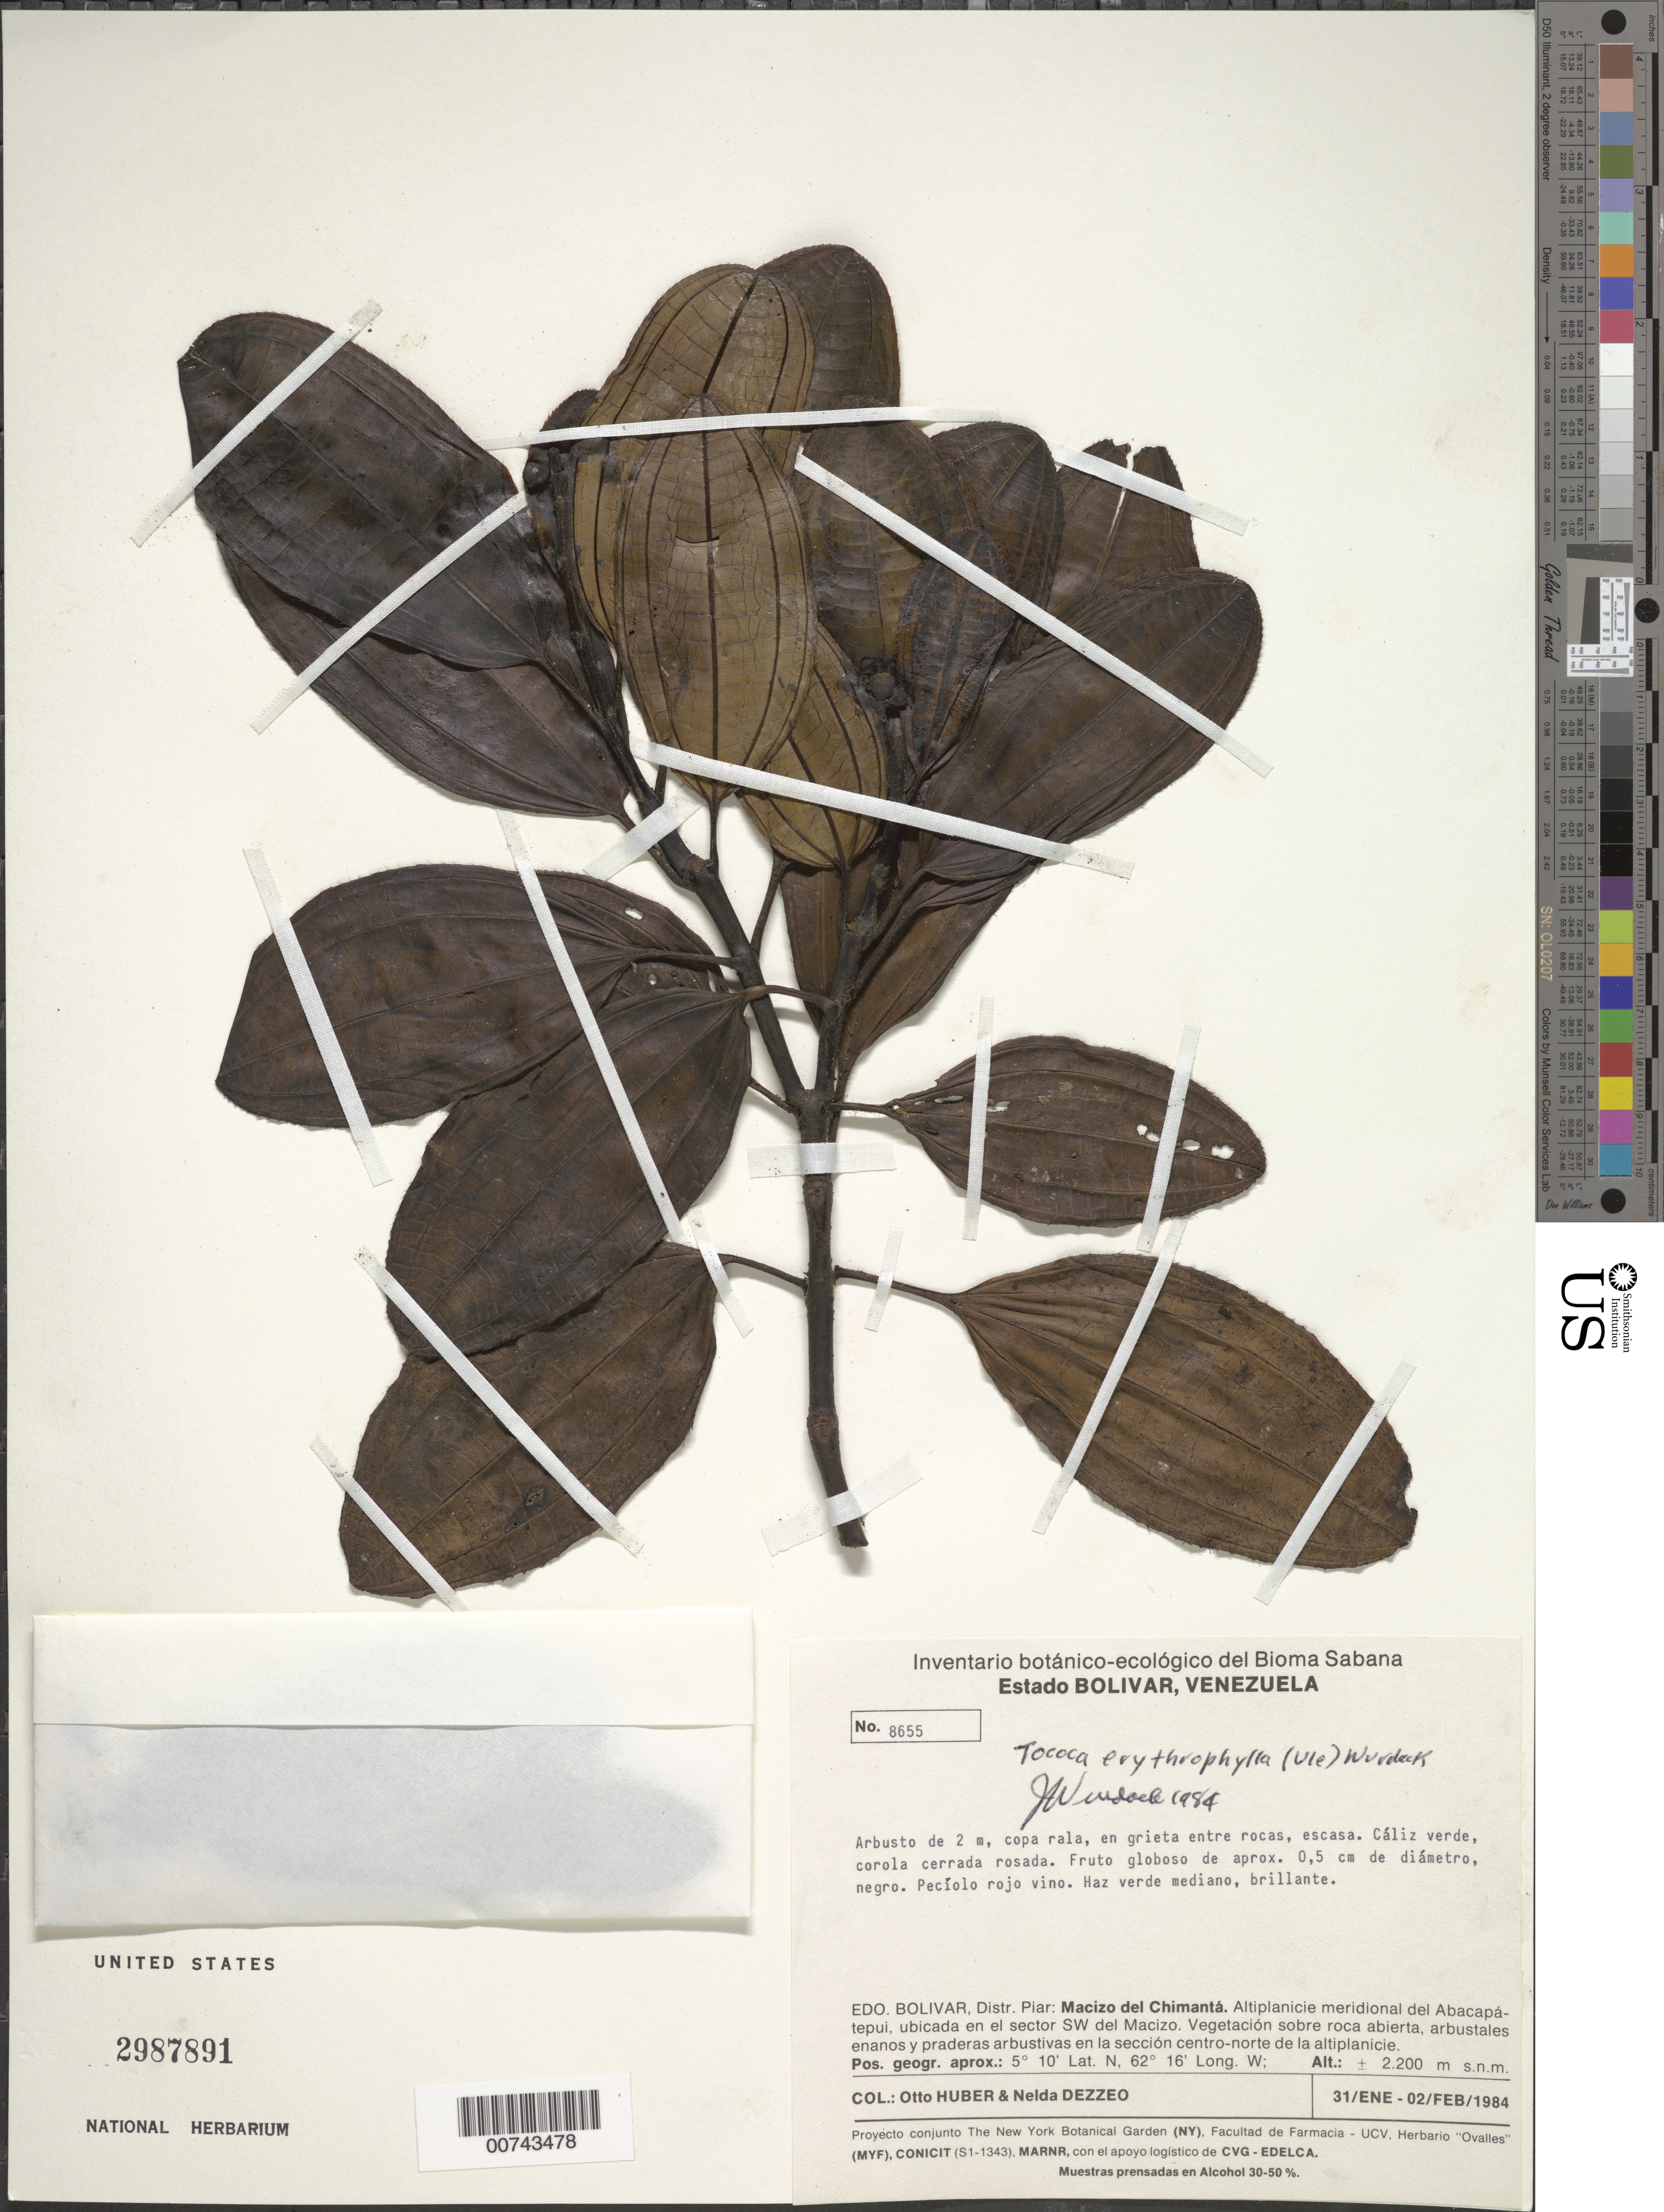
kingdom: Plantae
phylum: Tracheophyta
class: Magnoliopsida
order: Myrtales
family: Melastomataceae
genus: Tococa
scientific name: Tococa erythrophylla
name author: (Ule) Wurdack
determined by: Wurdack, John J., (US), US (UNITED STATES)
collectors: O. Huber & N. Dezzeo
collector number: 8655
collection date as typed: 31-Jan-84 to 2-Feb-84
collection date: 1984-01-31/1984-02-02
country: Venezuela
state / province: Bolívar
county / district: Piar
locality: Macizo del Chimantá, sección septentríonal del Abacapá-tepuí, en el extremo norte del Macizo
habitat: Vegetación sobre roca abierta, arbustales enanos y praderas arbustivas en la seccion centro-norte de la antiplanicie.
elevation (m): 2200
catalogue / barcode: US 2987891